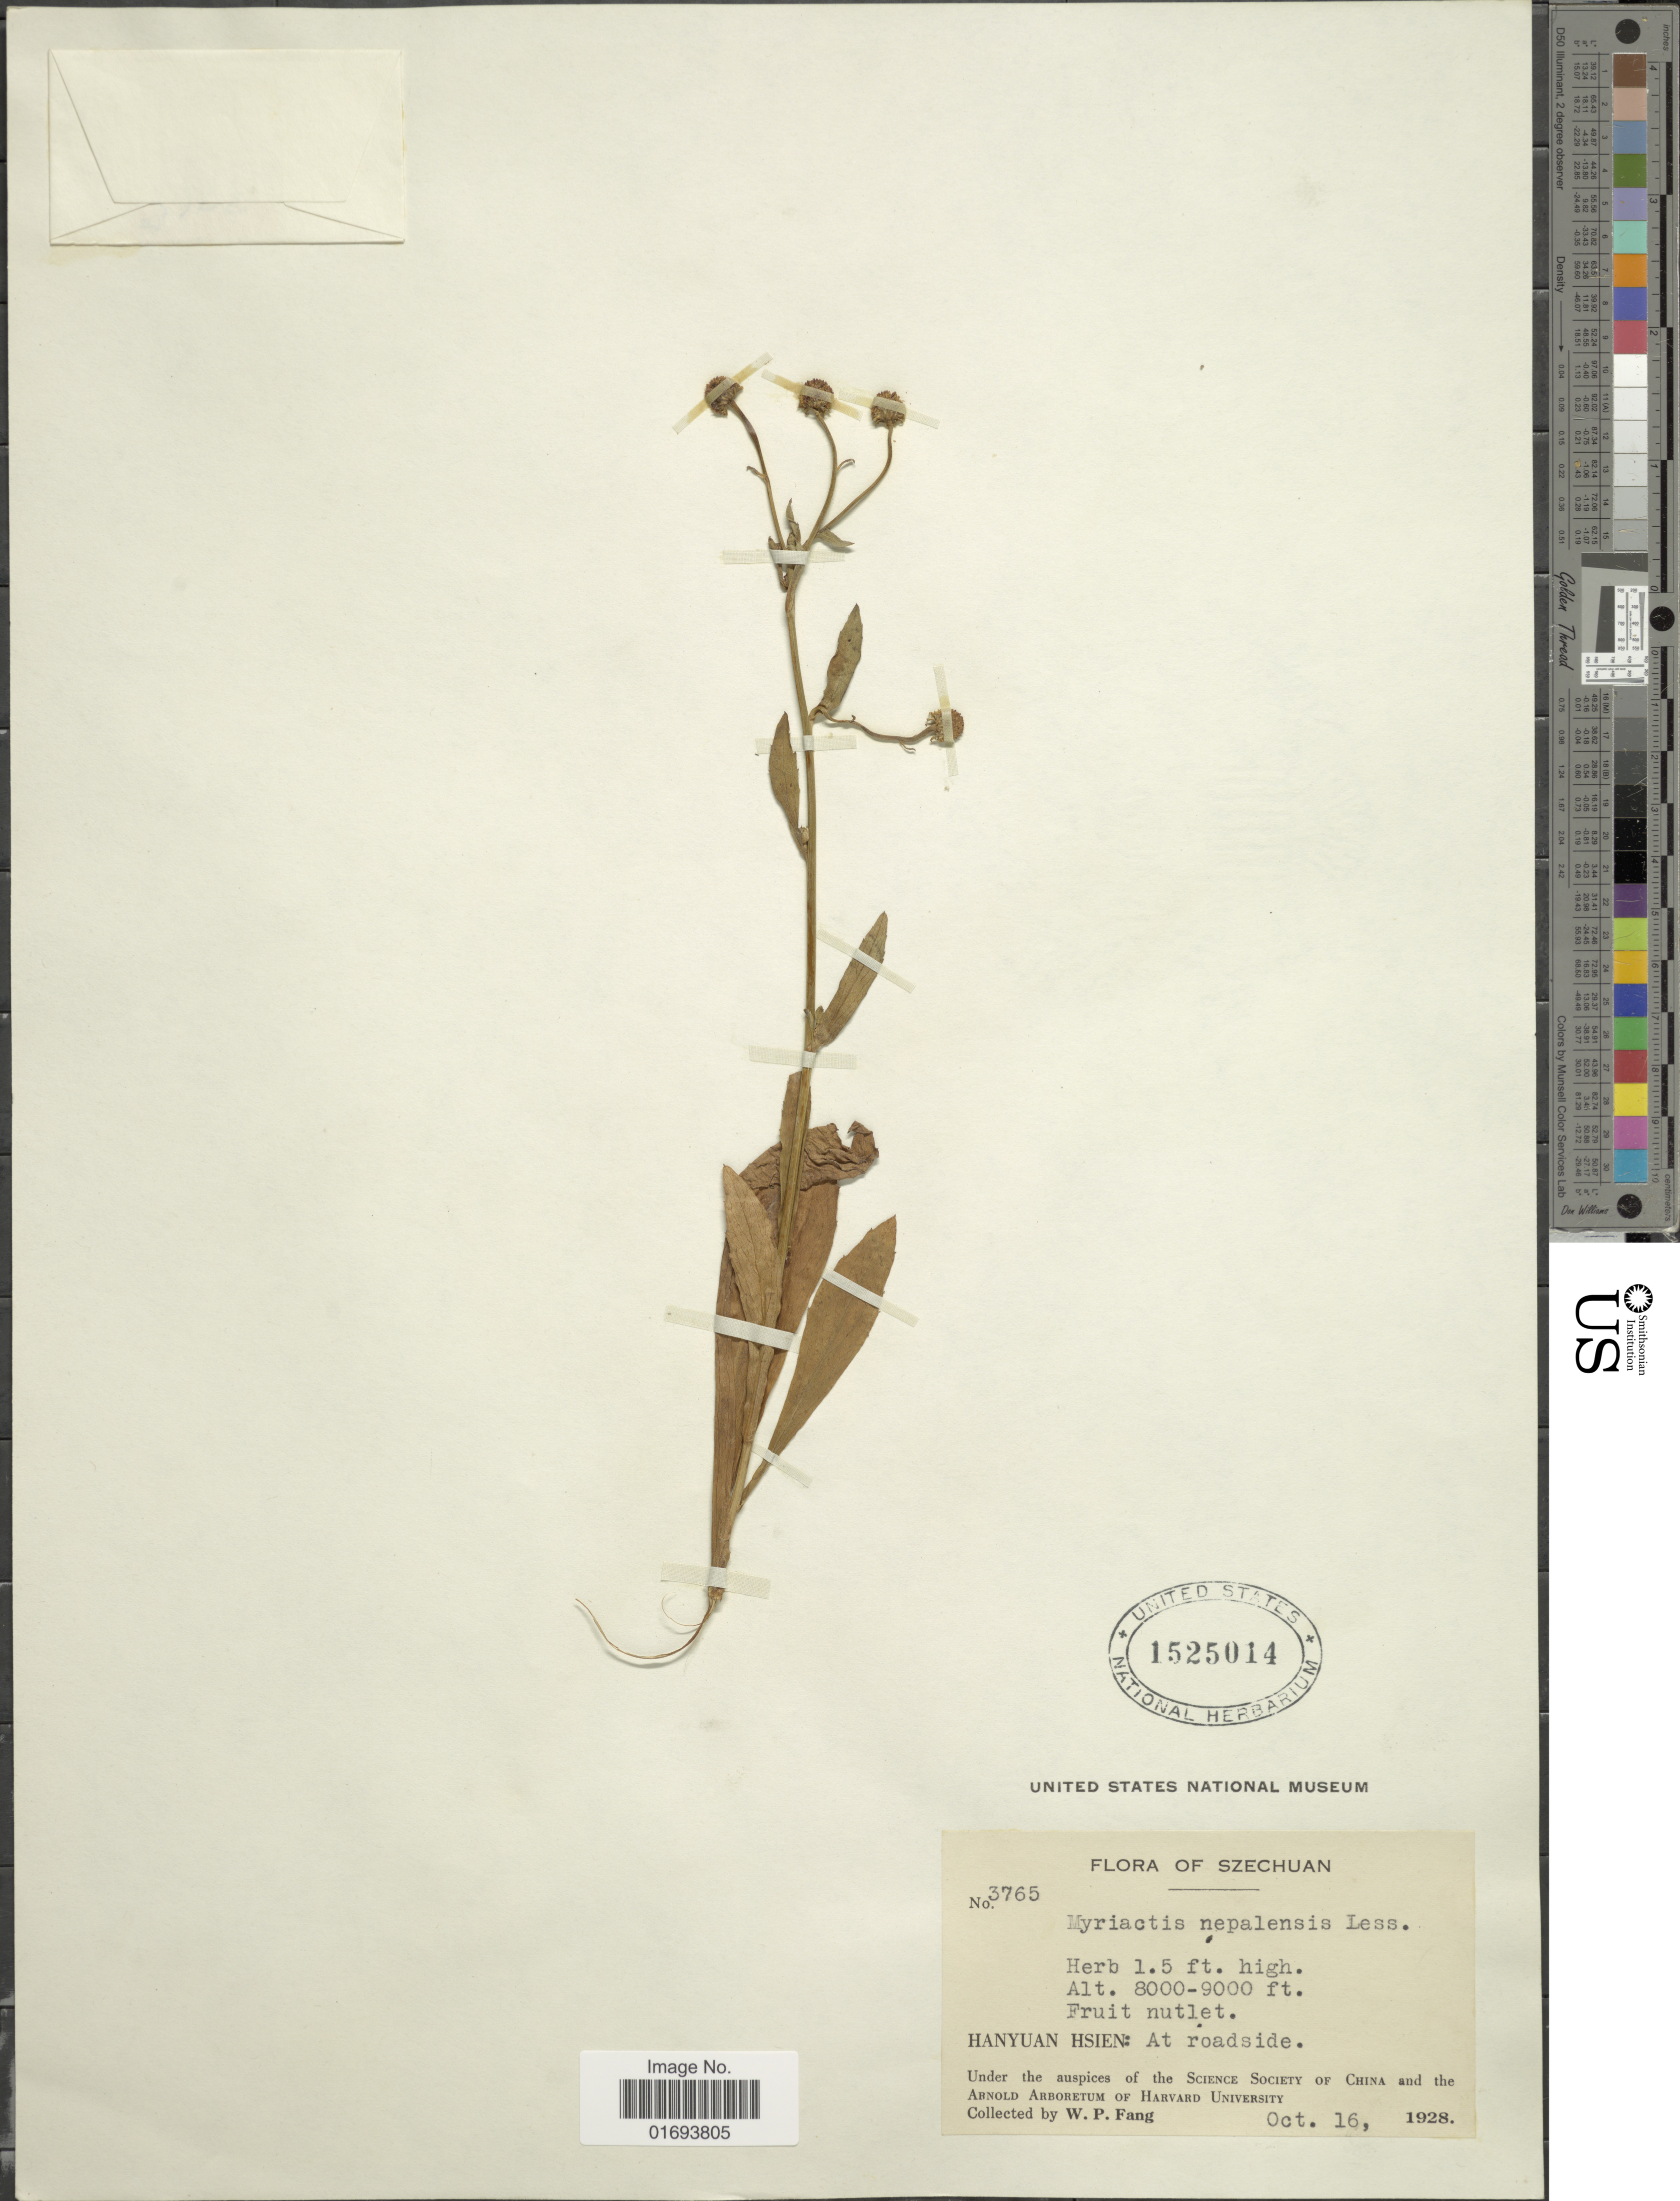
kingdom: Plantae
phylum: Tracheophyta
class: Magnoliopsida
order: Asterales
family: Asteraceae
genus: Myriactis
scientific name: Myriactis nepalensis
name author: Less.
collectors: W. P. Fang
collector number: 3765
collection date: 1928-10-16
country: China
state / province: Sichuan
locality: Szechuan, Hanyuan Hsien: At roadside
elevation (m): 2438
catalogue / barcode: US 1525014